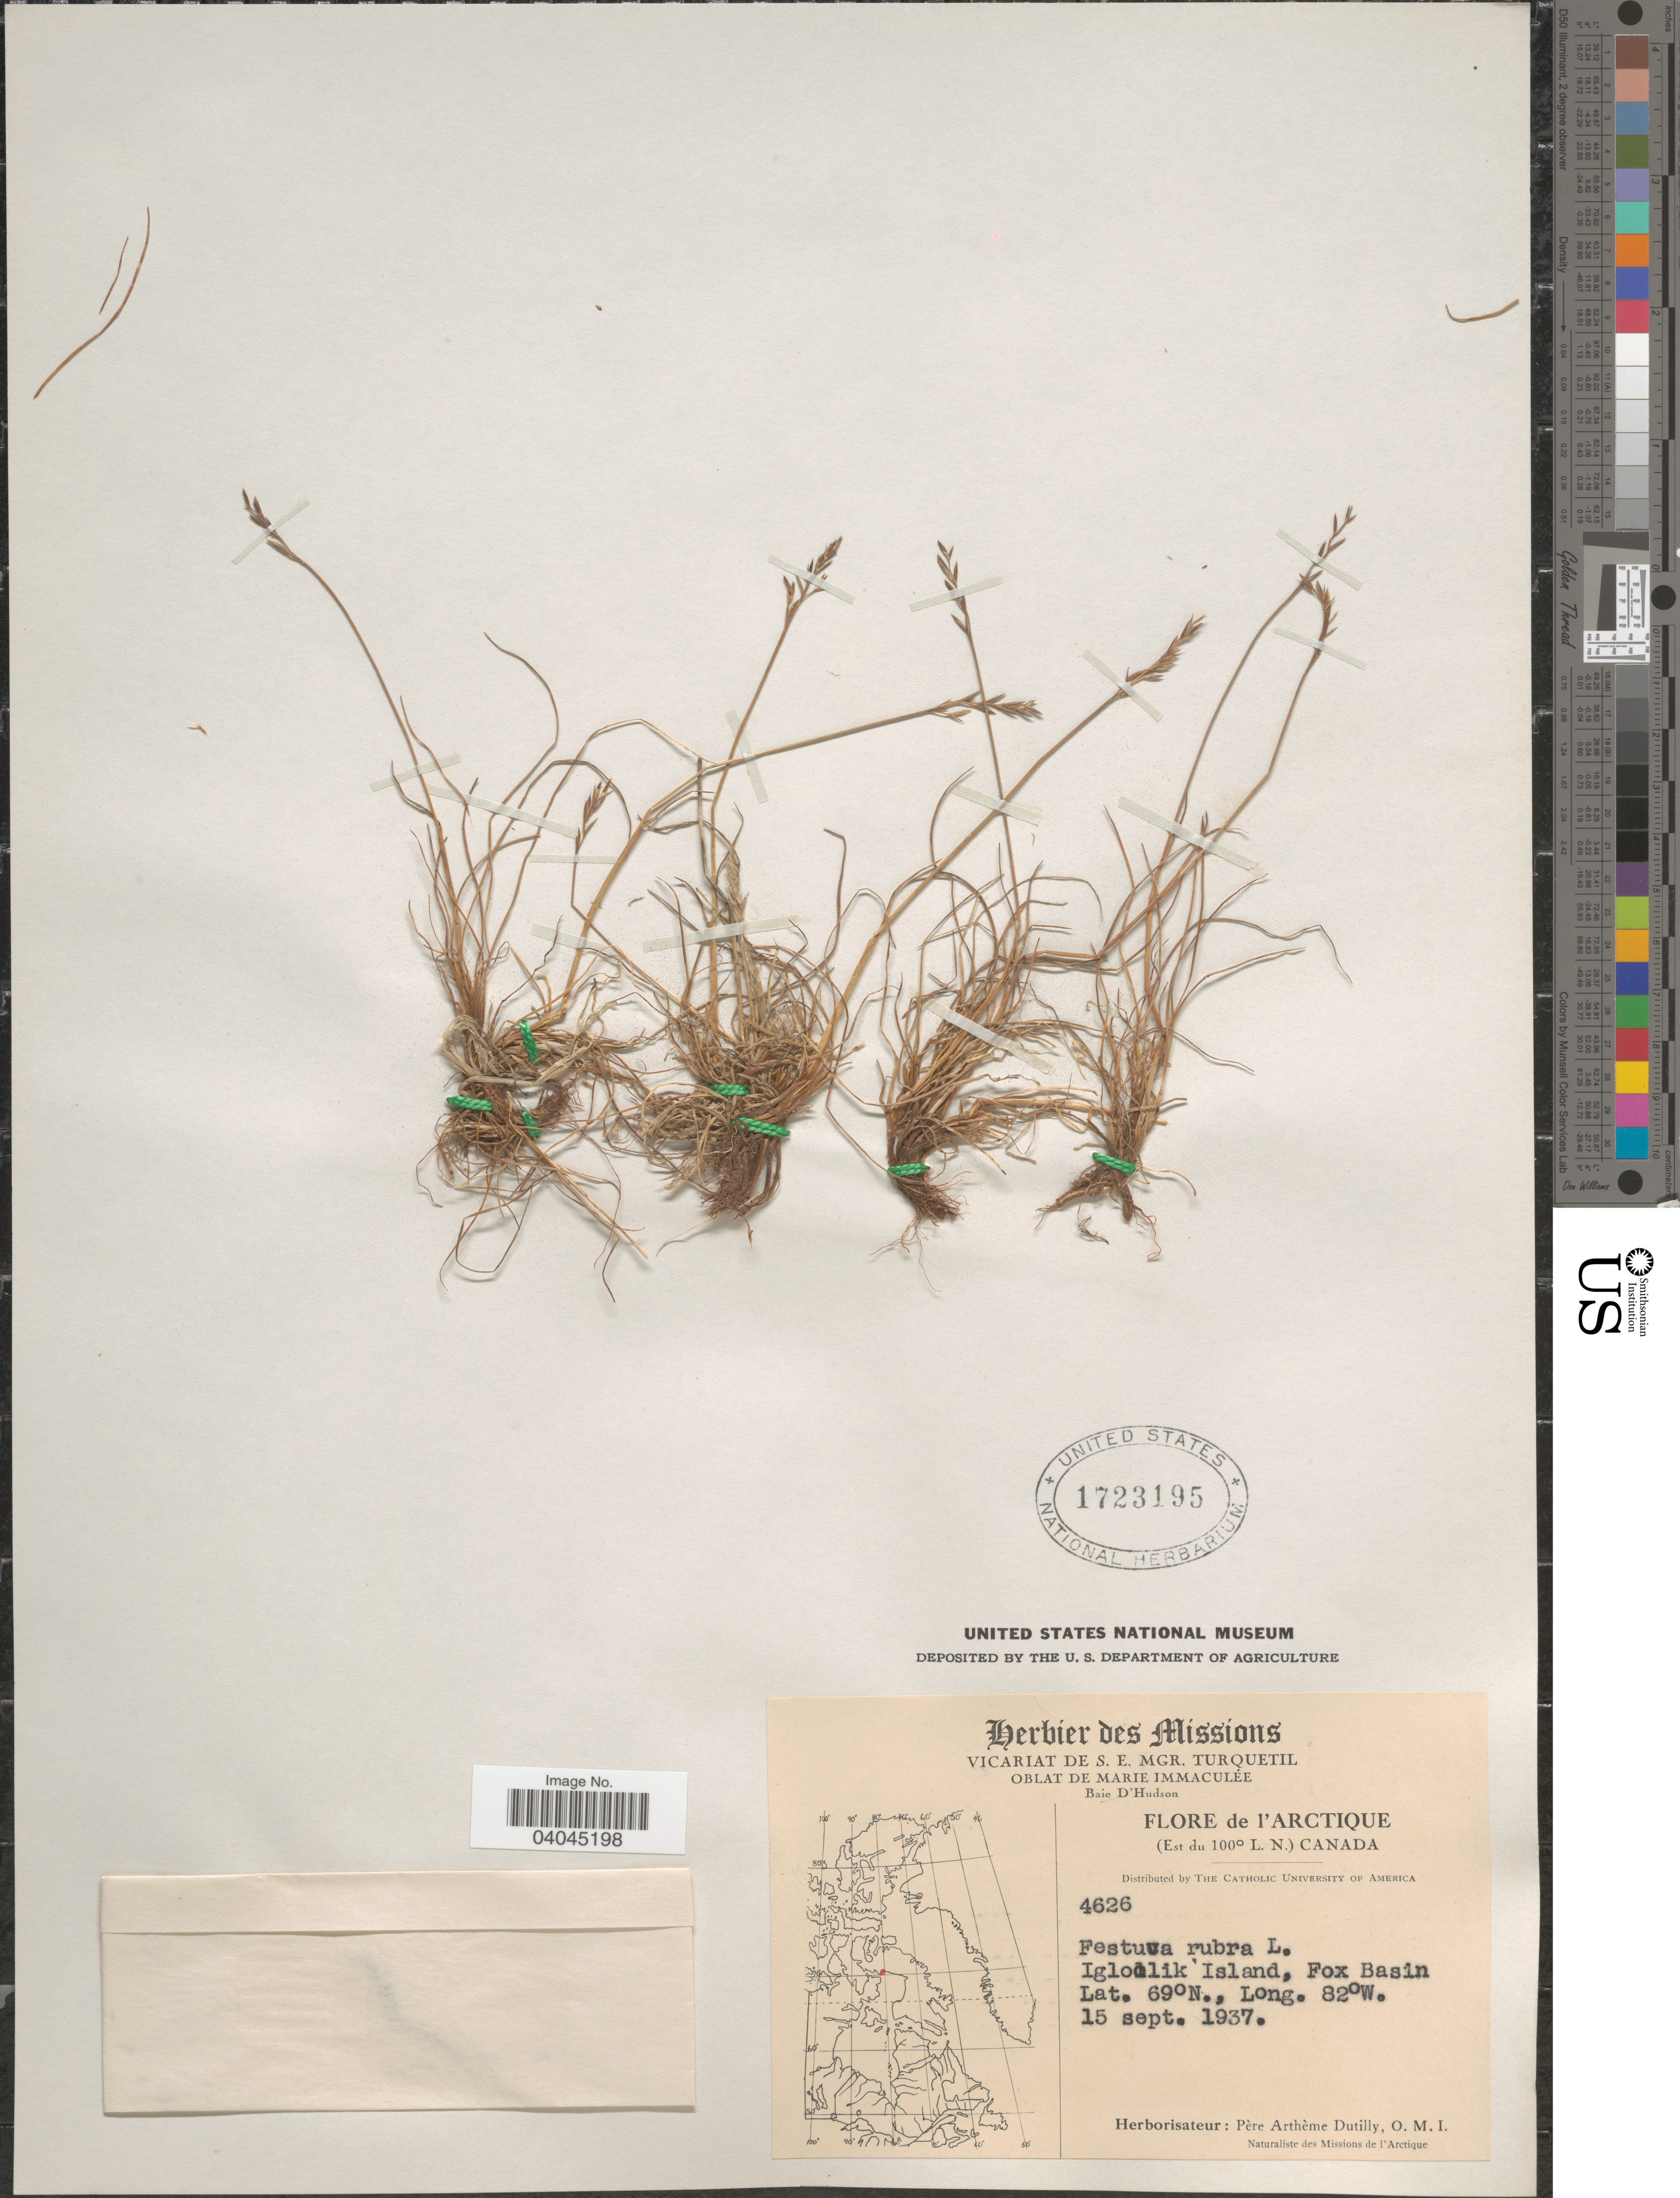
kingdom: Plantae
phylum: Tracheophyta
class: Liliopsida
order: Poales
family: Poaceae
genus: Festuca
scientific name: Festuca rubra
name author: L.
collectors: P. Dutilly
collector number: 4626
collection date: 1937-09-15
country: Canada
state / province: Nunavut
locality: L'Arctique. (Est du 100° L. N.). Igloolik Island, Fox Basin.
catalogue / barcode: US 1723195